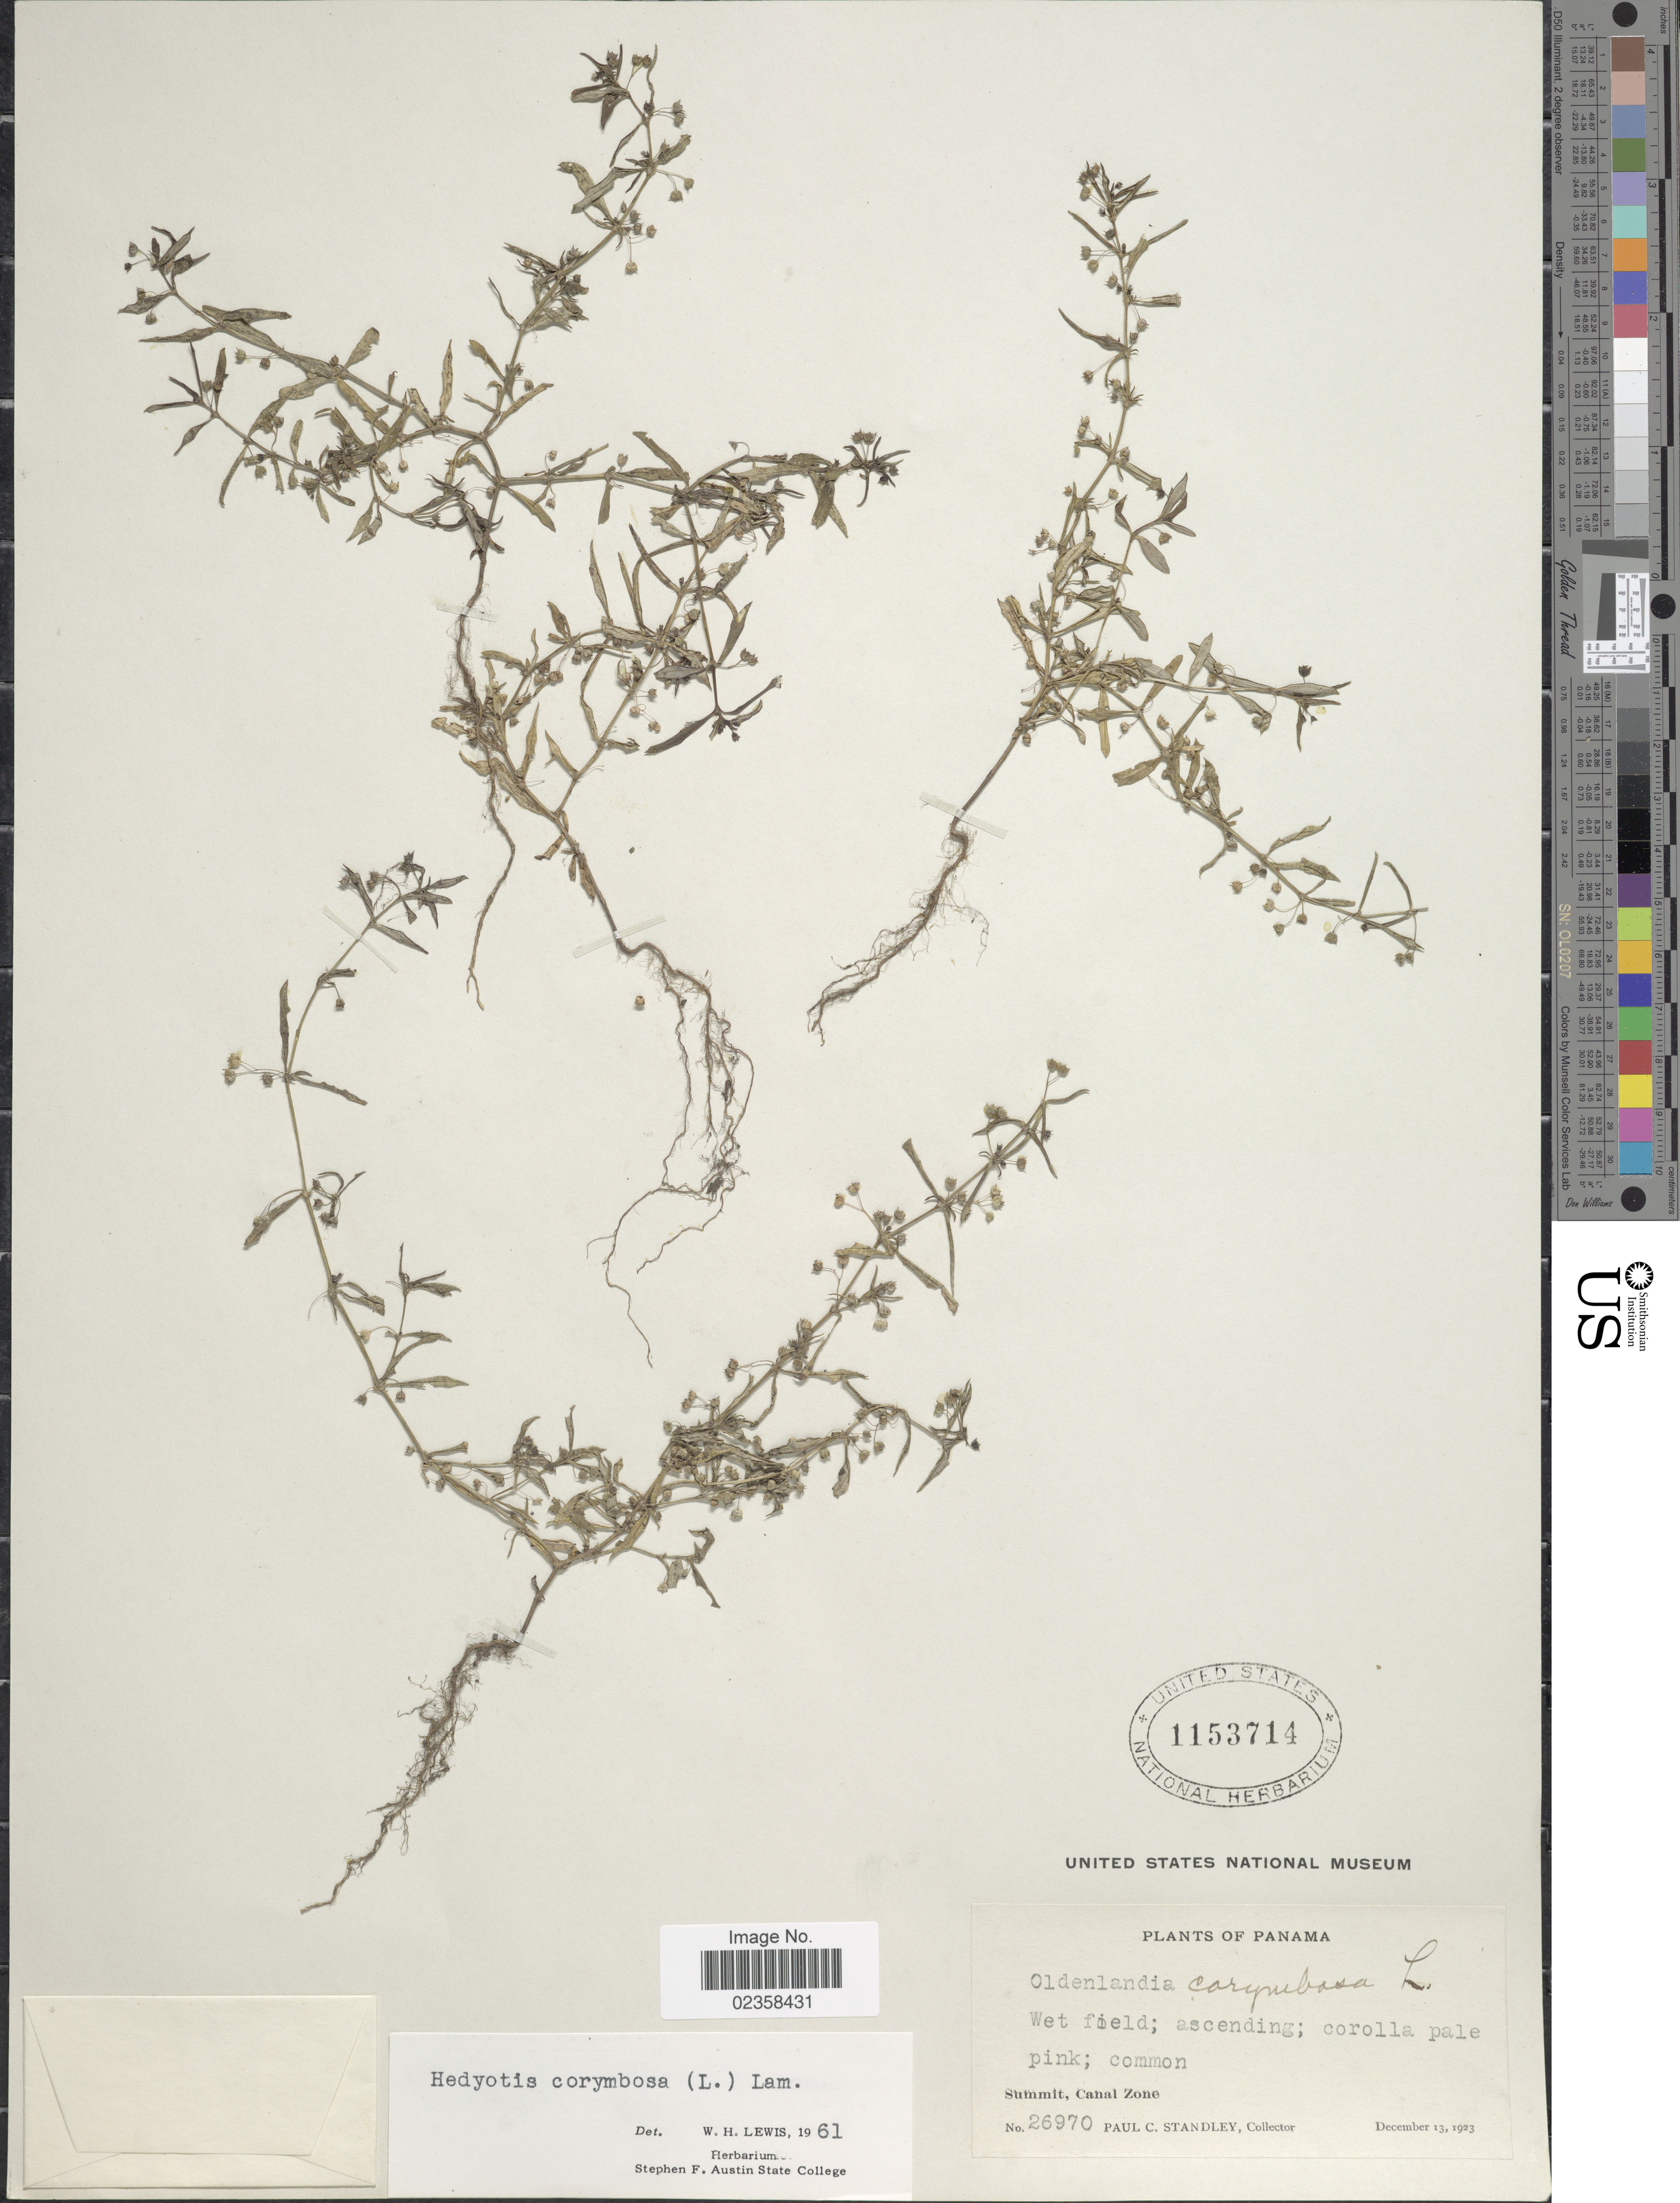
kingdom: Plantae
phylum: Tracheophyta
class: Magnoliopsida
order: Gentianales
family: Rubiaceae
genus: Oldenlandia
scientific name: Oldenlandia corymbosa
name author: L.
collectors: P. C. Standley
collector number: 26970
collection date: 1923-12-13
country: Panama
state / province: Colón / Panamá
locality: Summit,Canal Zone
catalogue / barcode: US 1153714